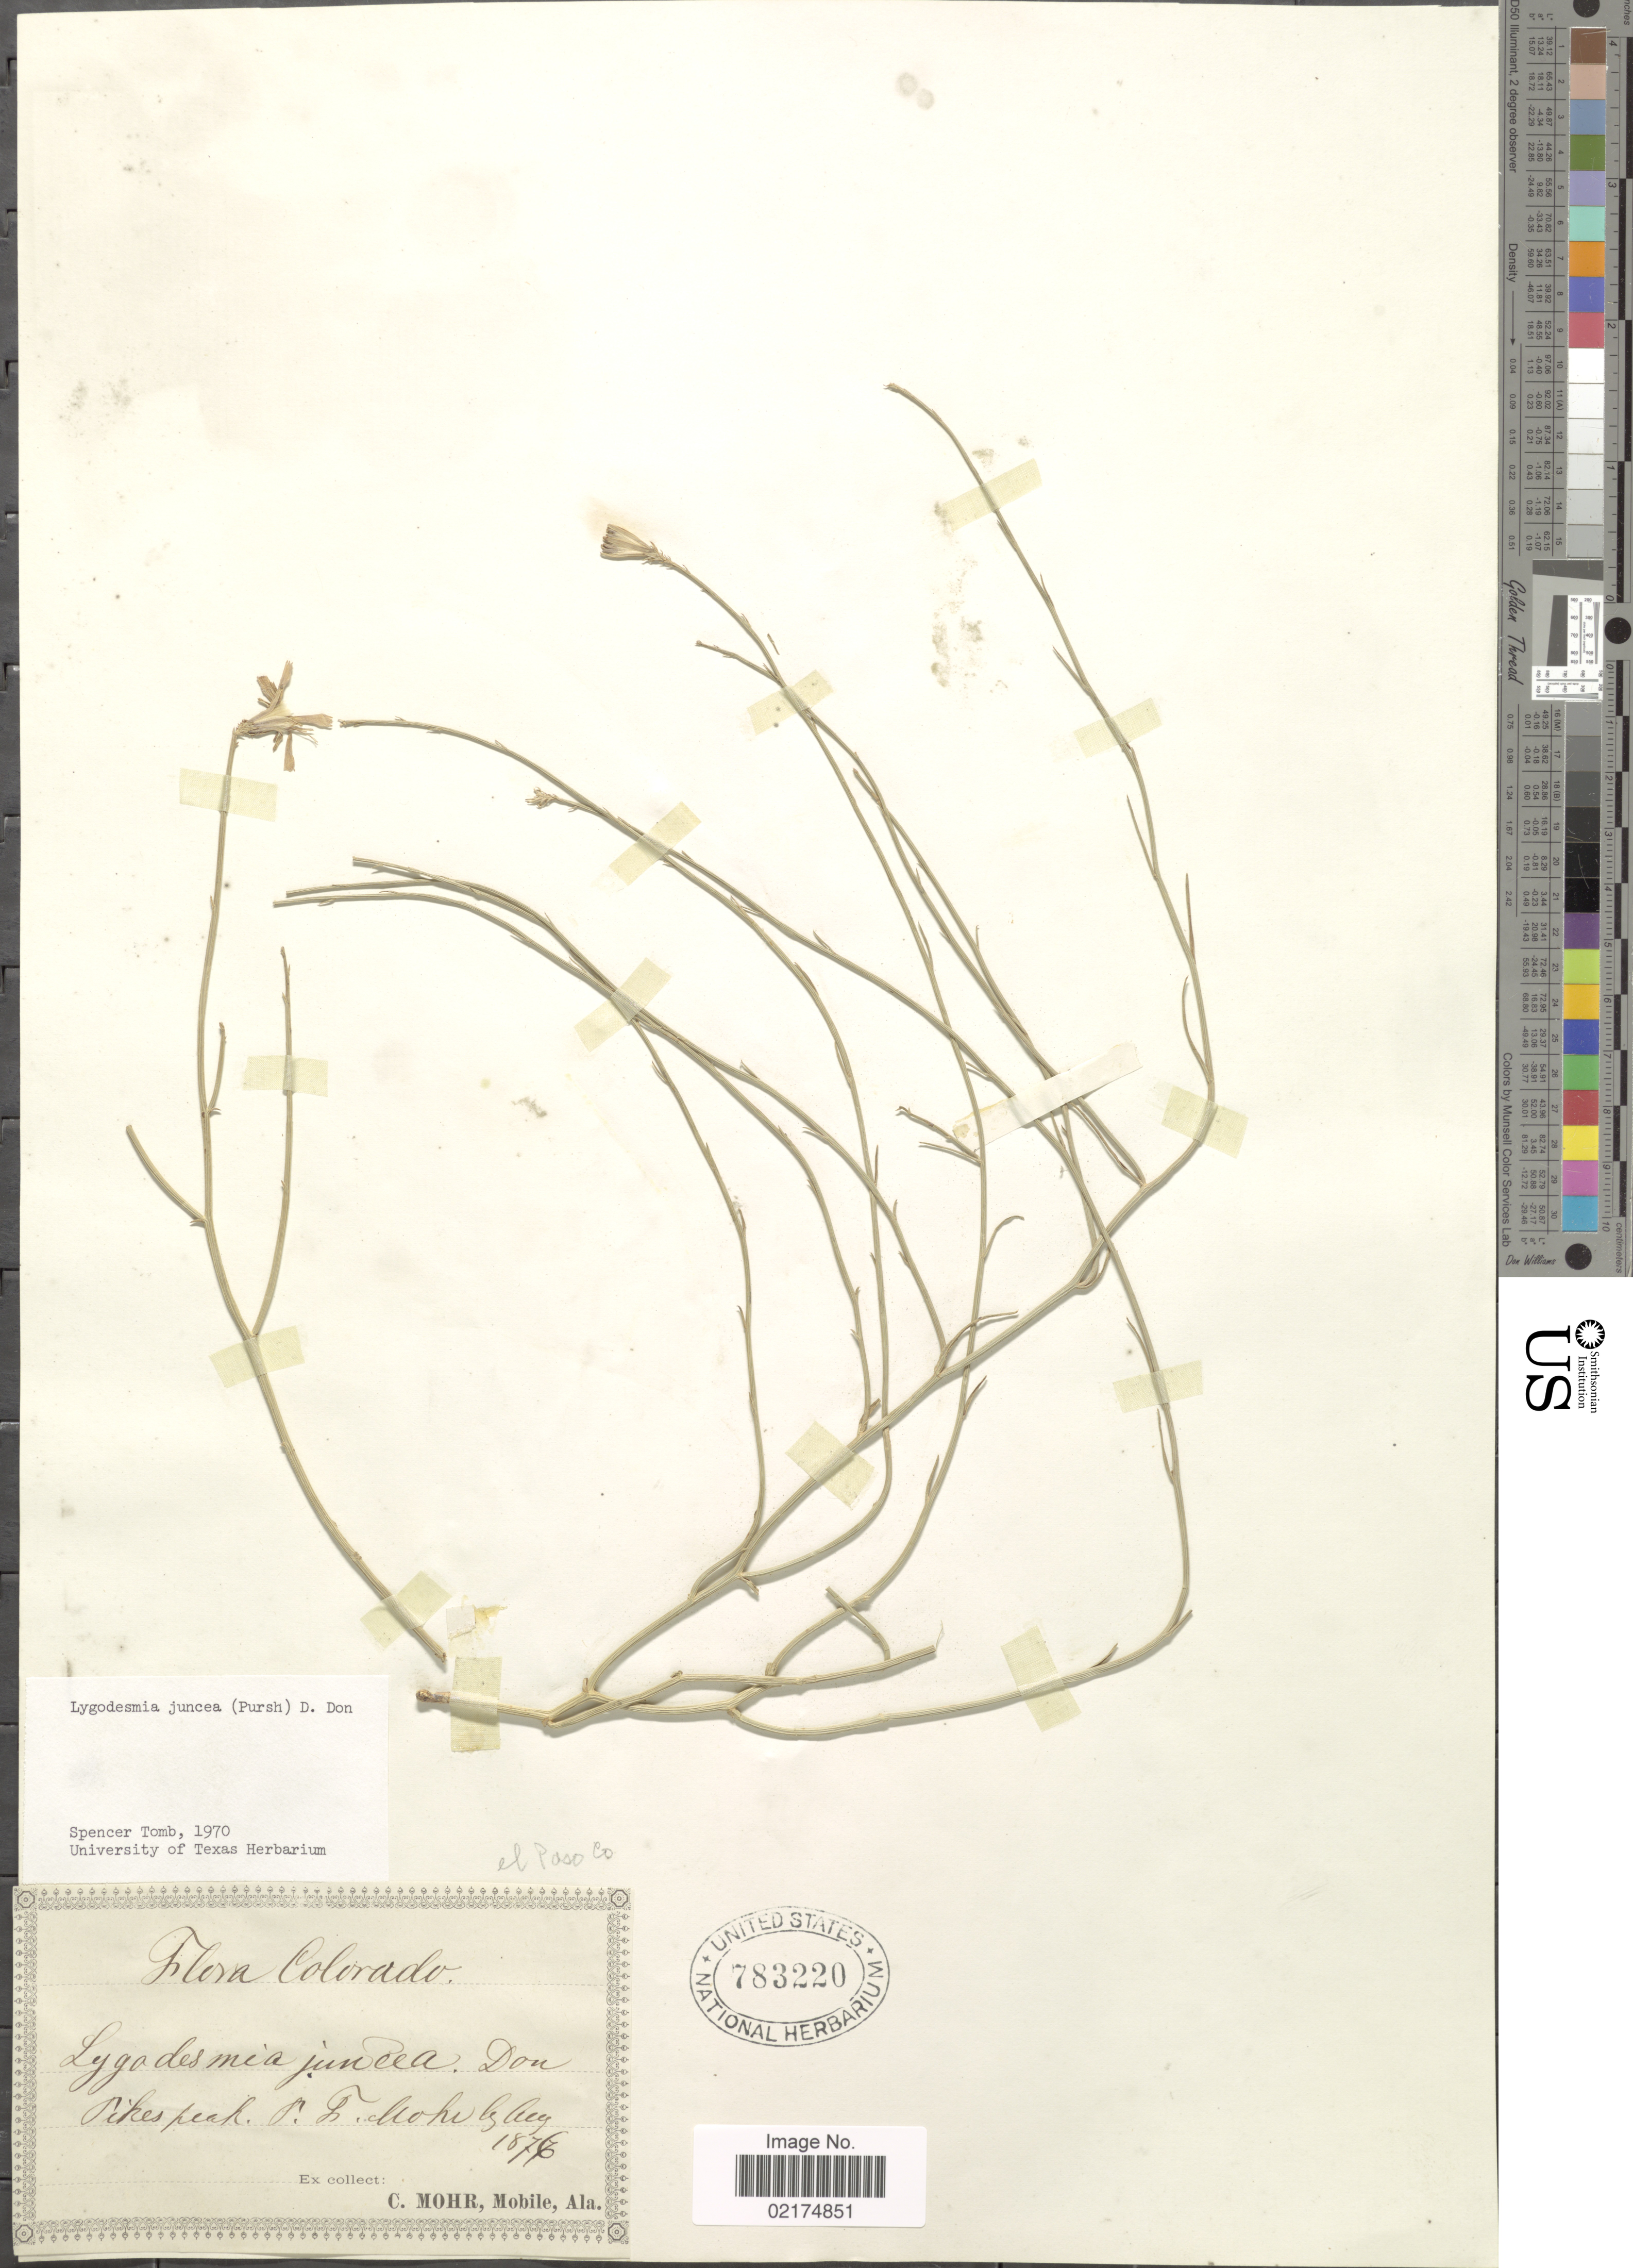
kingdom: Plantae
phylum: Tracheophyta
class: Magnoliopsida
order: Asterales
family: Asteraceae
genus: Lygodesmia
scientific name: Lygodesmia juncea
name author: D. Don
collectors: C. T. Mohr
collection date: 1876-08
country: United States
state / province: Colorado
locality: Pikes Peak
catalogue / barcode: US 783220